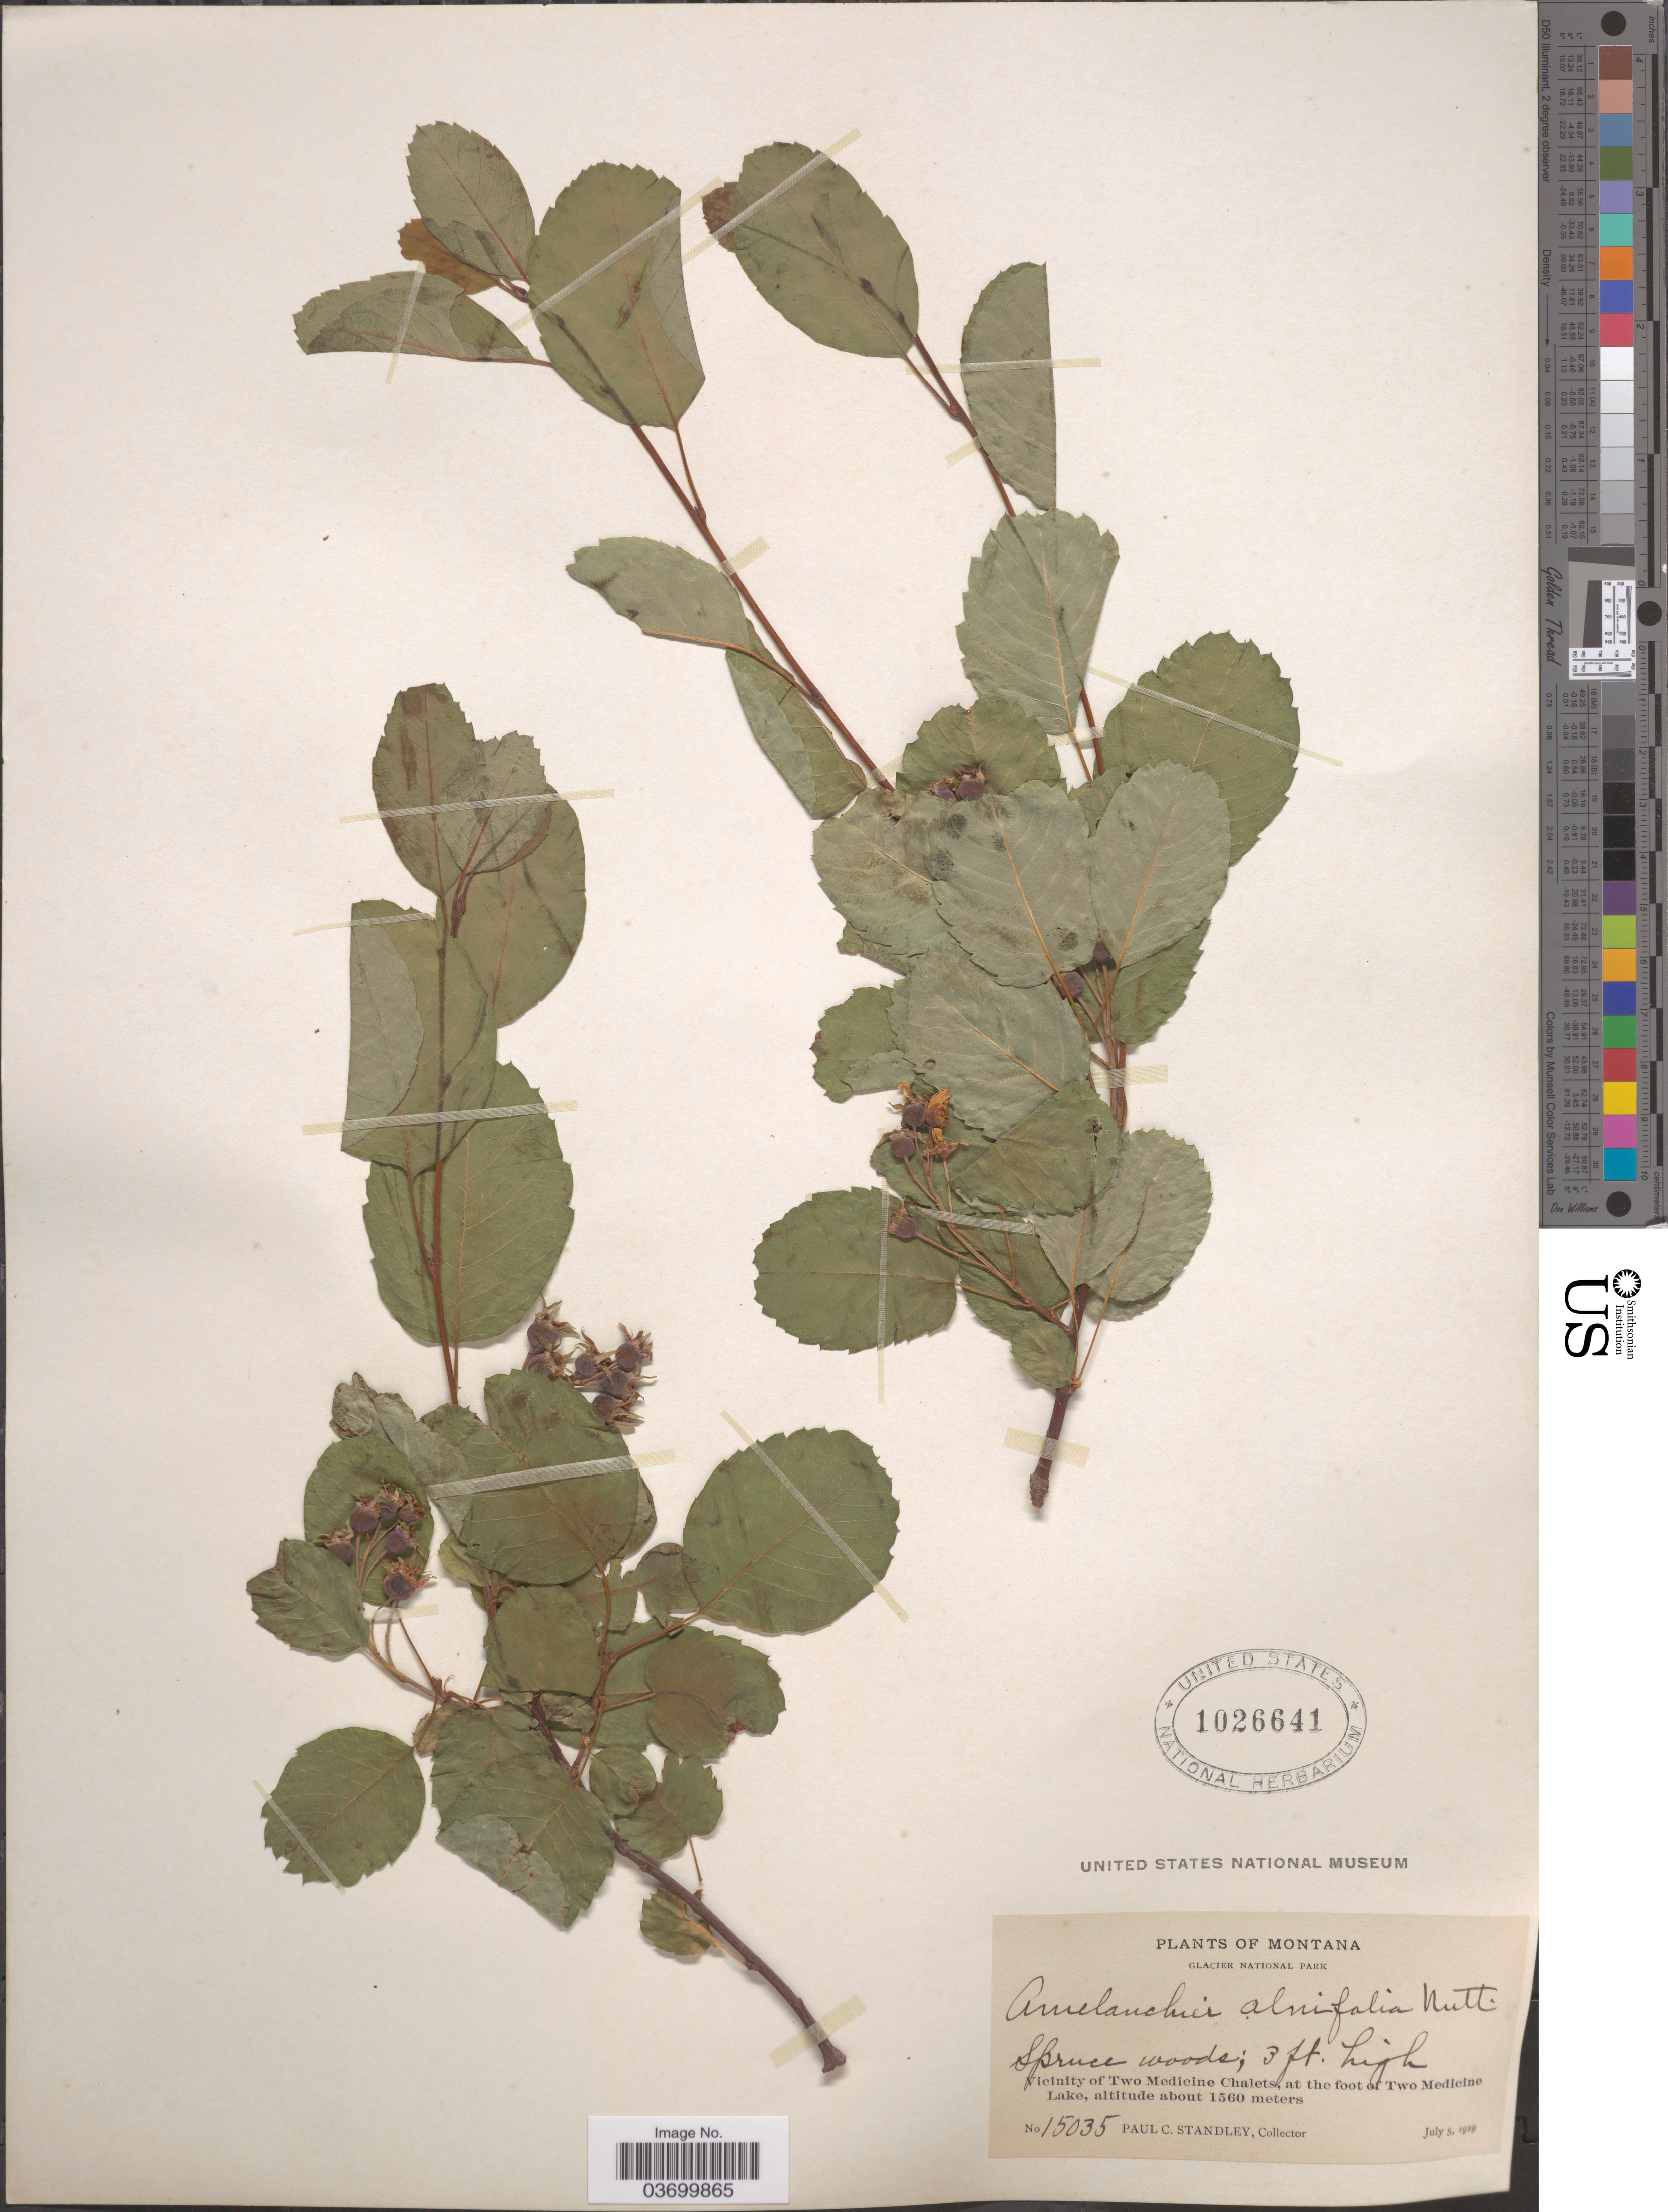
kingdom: Plantae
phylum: Tracheophyta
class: Magnoliopsida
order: Rosales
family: Rosaceae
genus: Amelanchier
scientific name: Amelanchier alnifolia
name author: (Nutt.) Nutt. ex M. Roem.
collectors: P. C. Standley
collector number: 15035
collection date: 1919-07-05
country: United States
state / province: Montana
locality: Glacier National Park. Vicinity of Two Medicine Chalets, at the foot of Two Medicine Lake.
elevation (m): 1560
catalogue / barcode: US 1026641